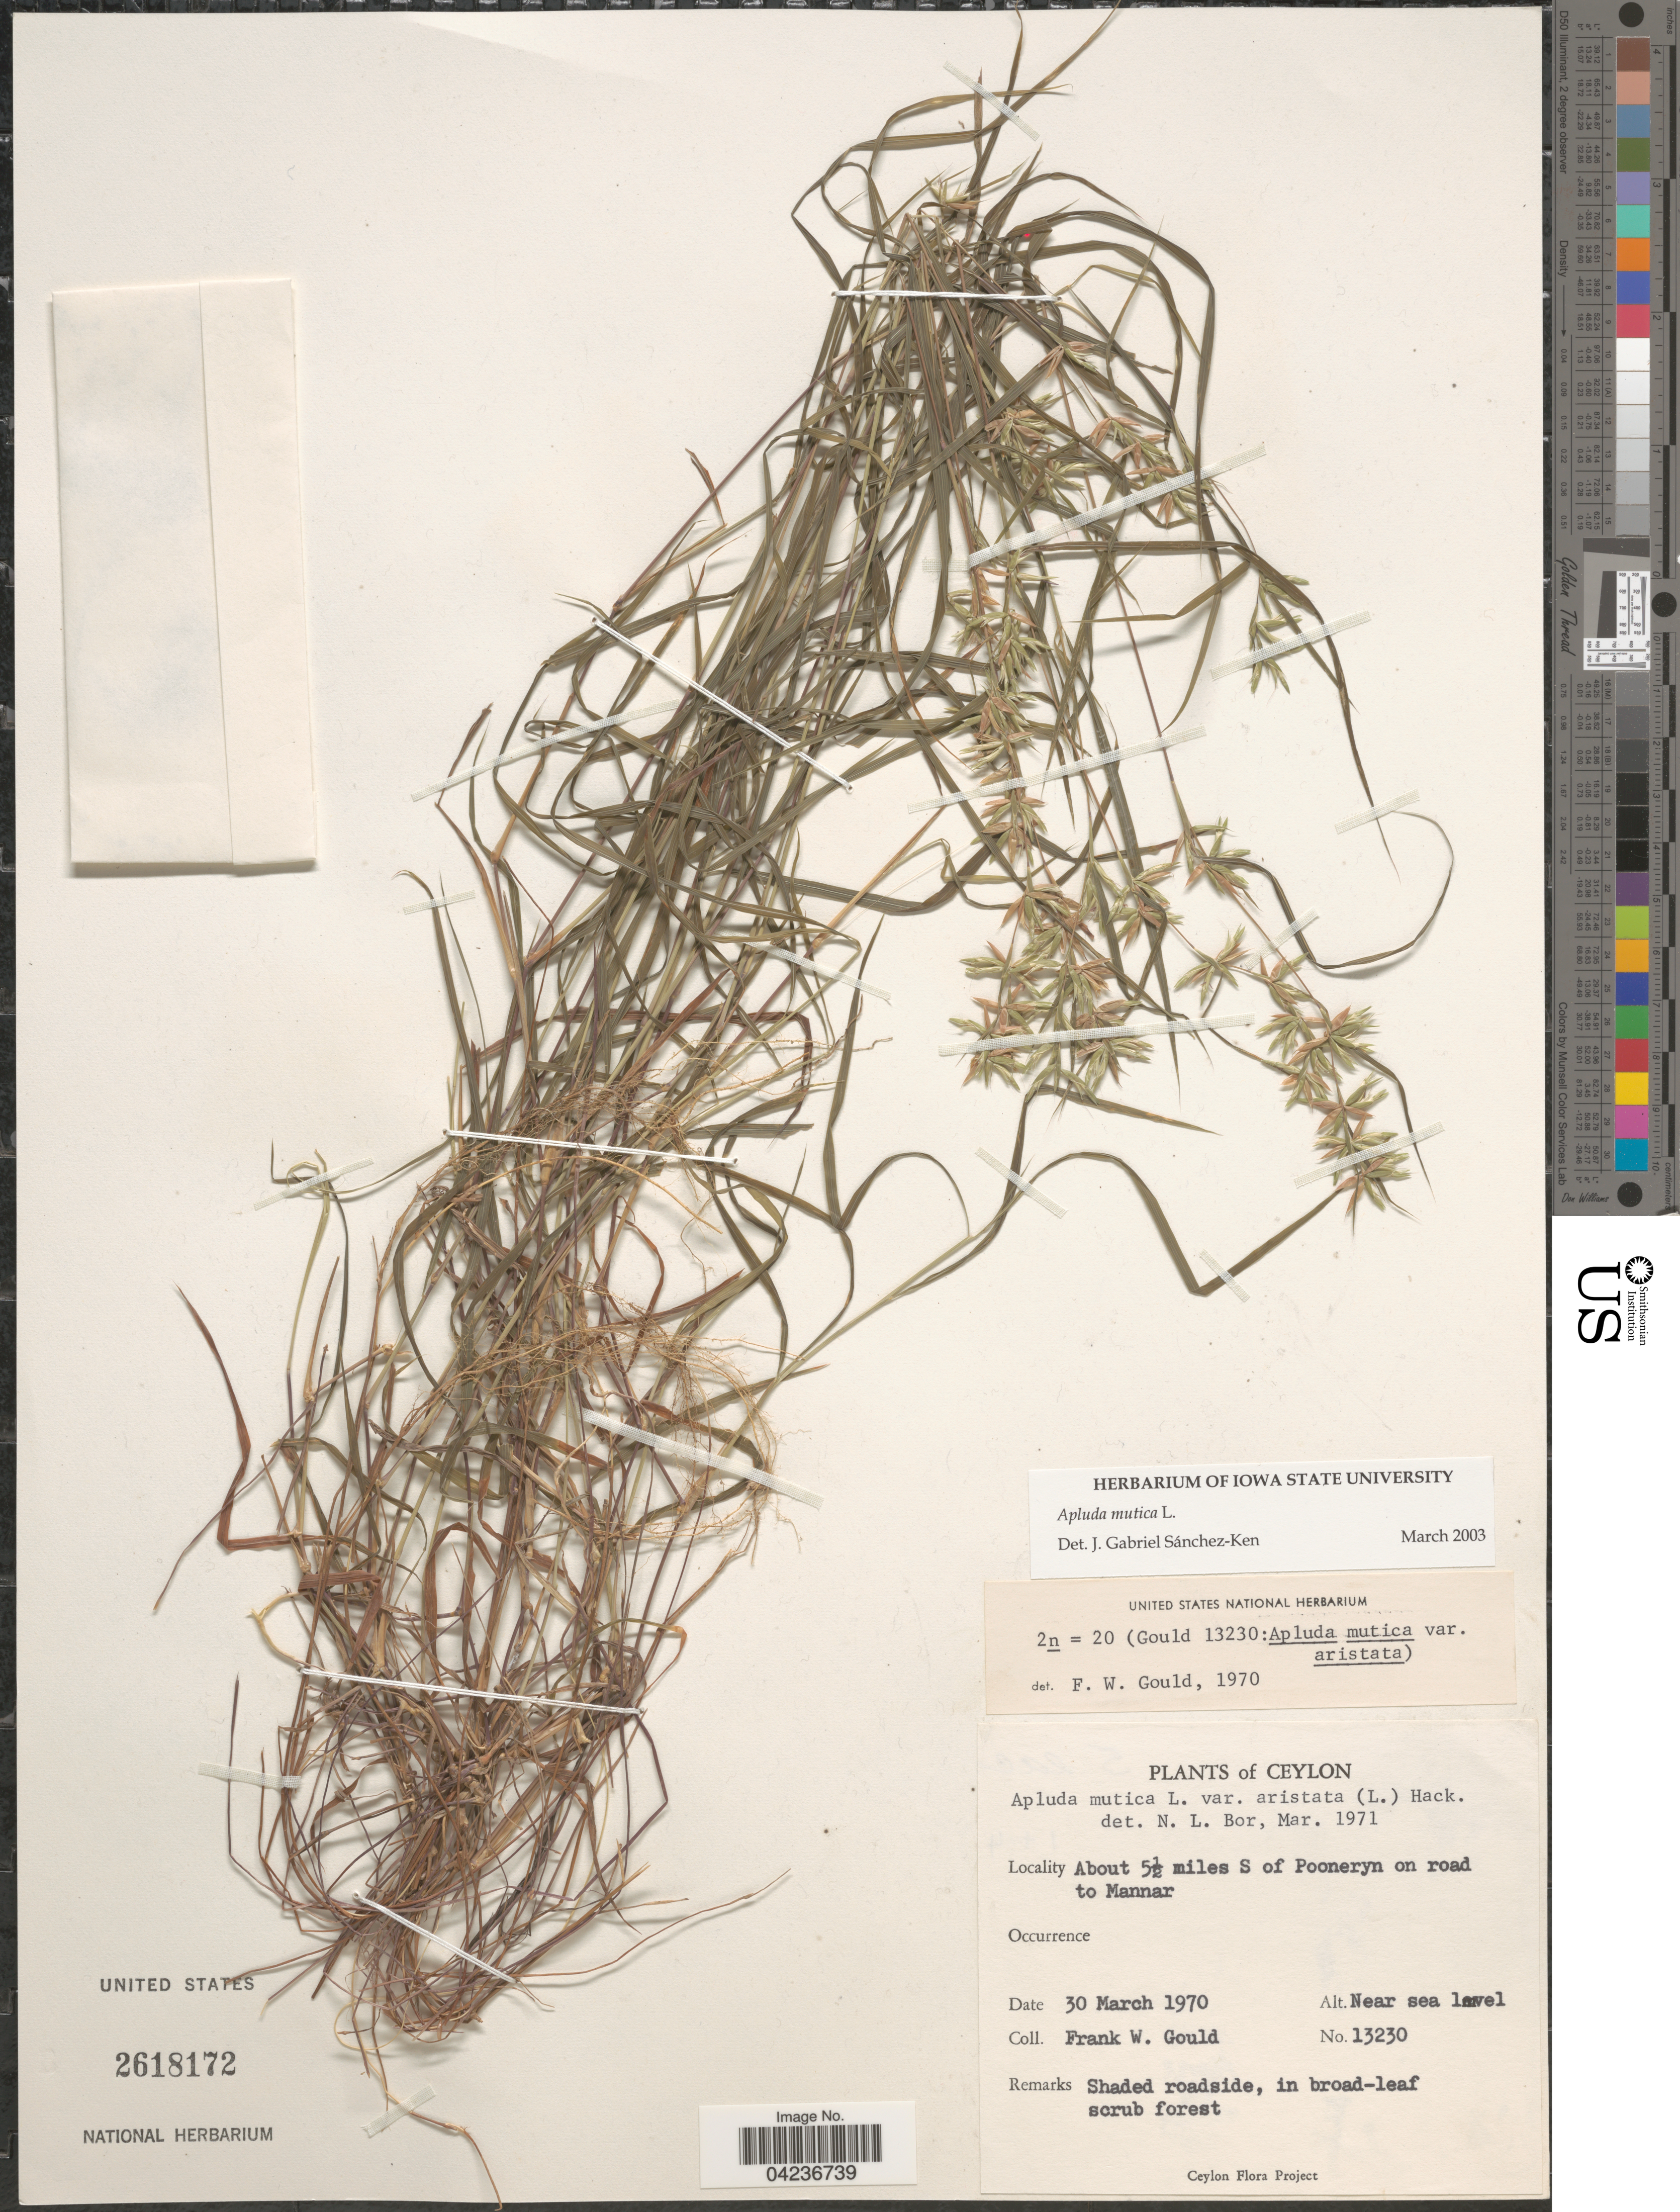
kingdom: Plantae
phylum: Tracheophyta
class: Liliopsida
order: Poales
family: Poaceae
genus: Apluda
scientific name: Apluda mutica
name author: L.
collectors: F. W. Gould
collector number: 13230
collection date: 1970-03-30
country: Sri Lanka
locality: Ceylon. About 5½ miles S of Pooneryn on road to Mannar.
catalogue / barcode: US 2618172